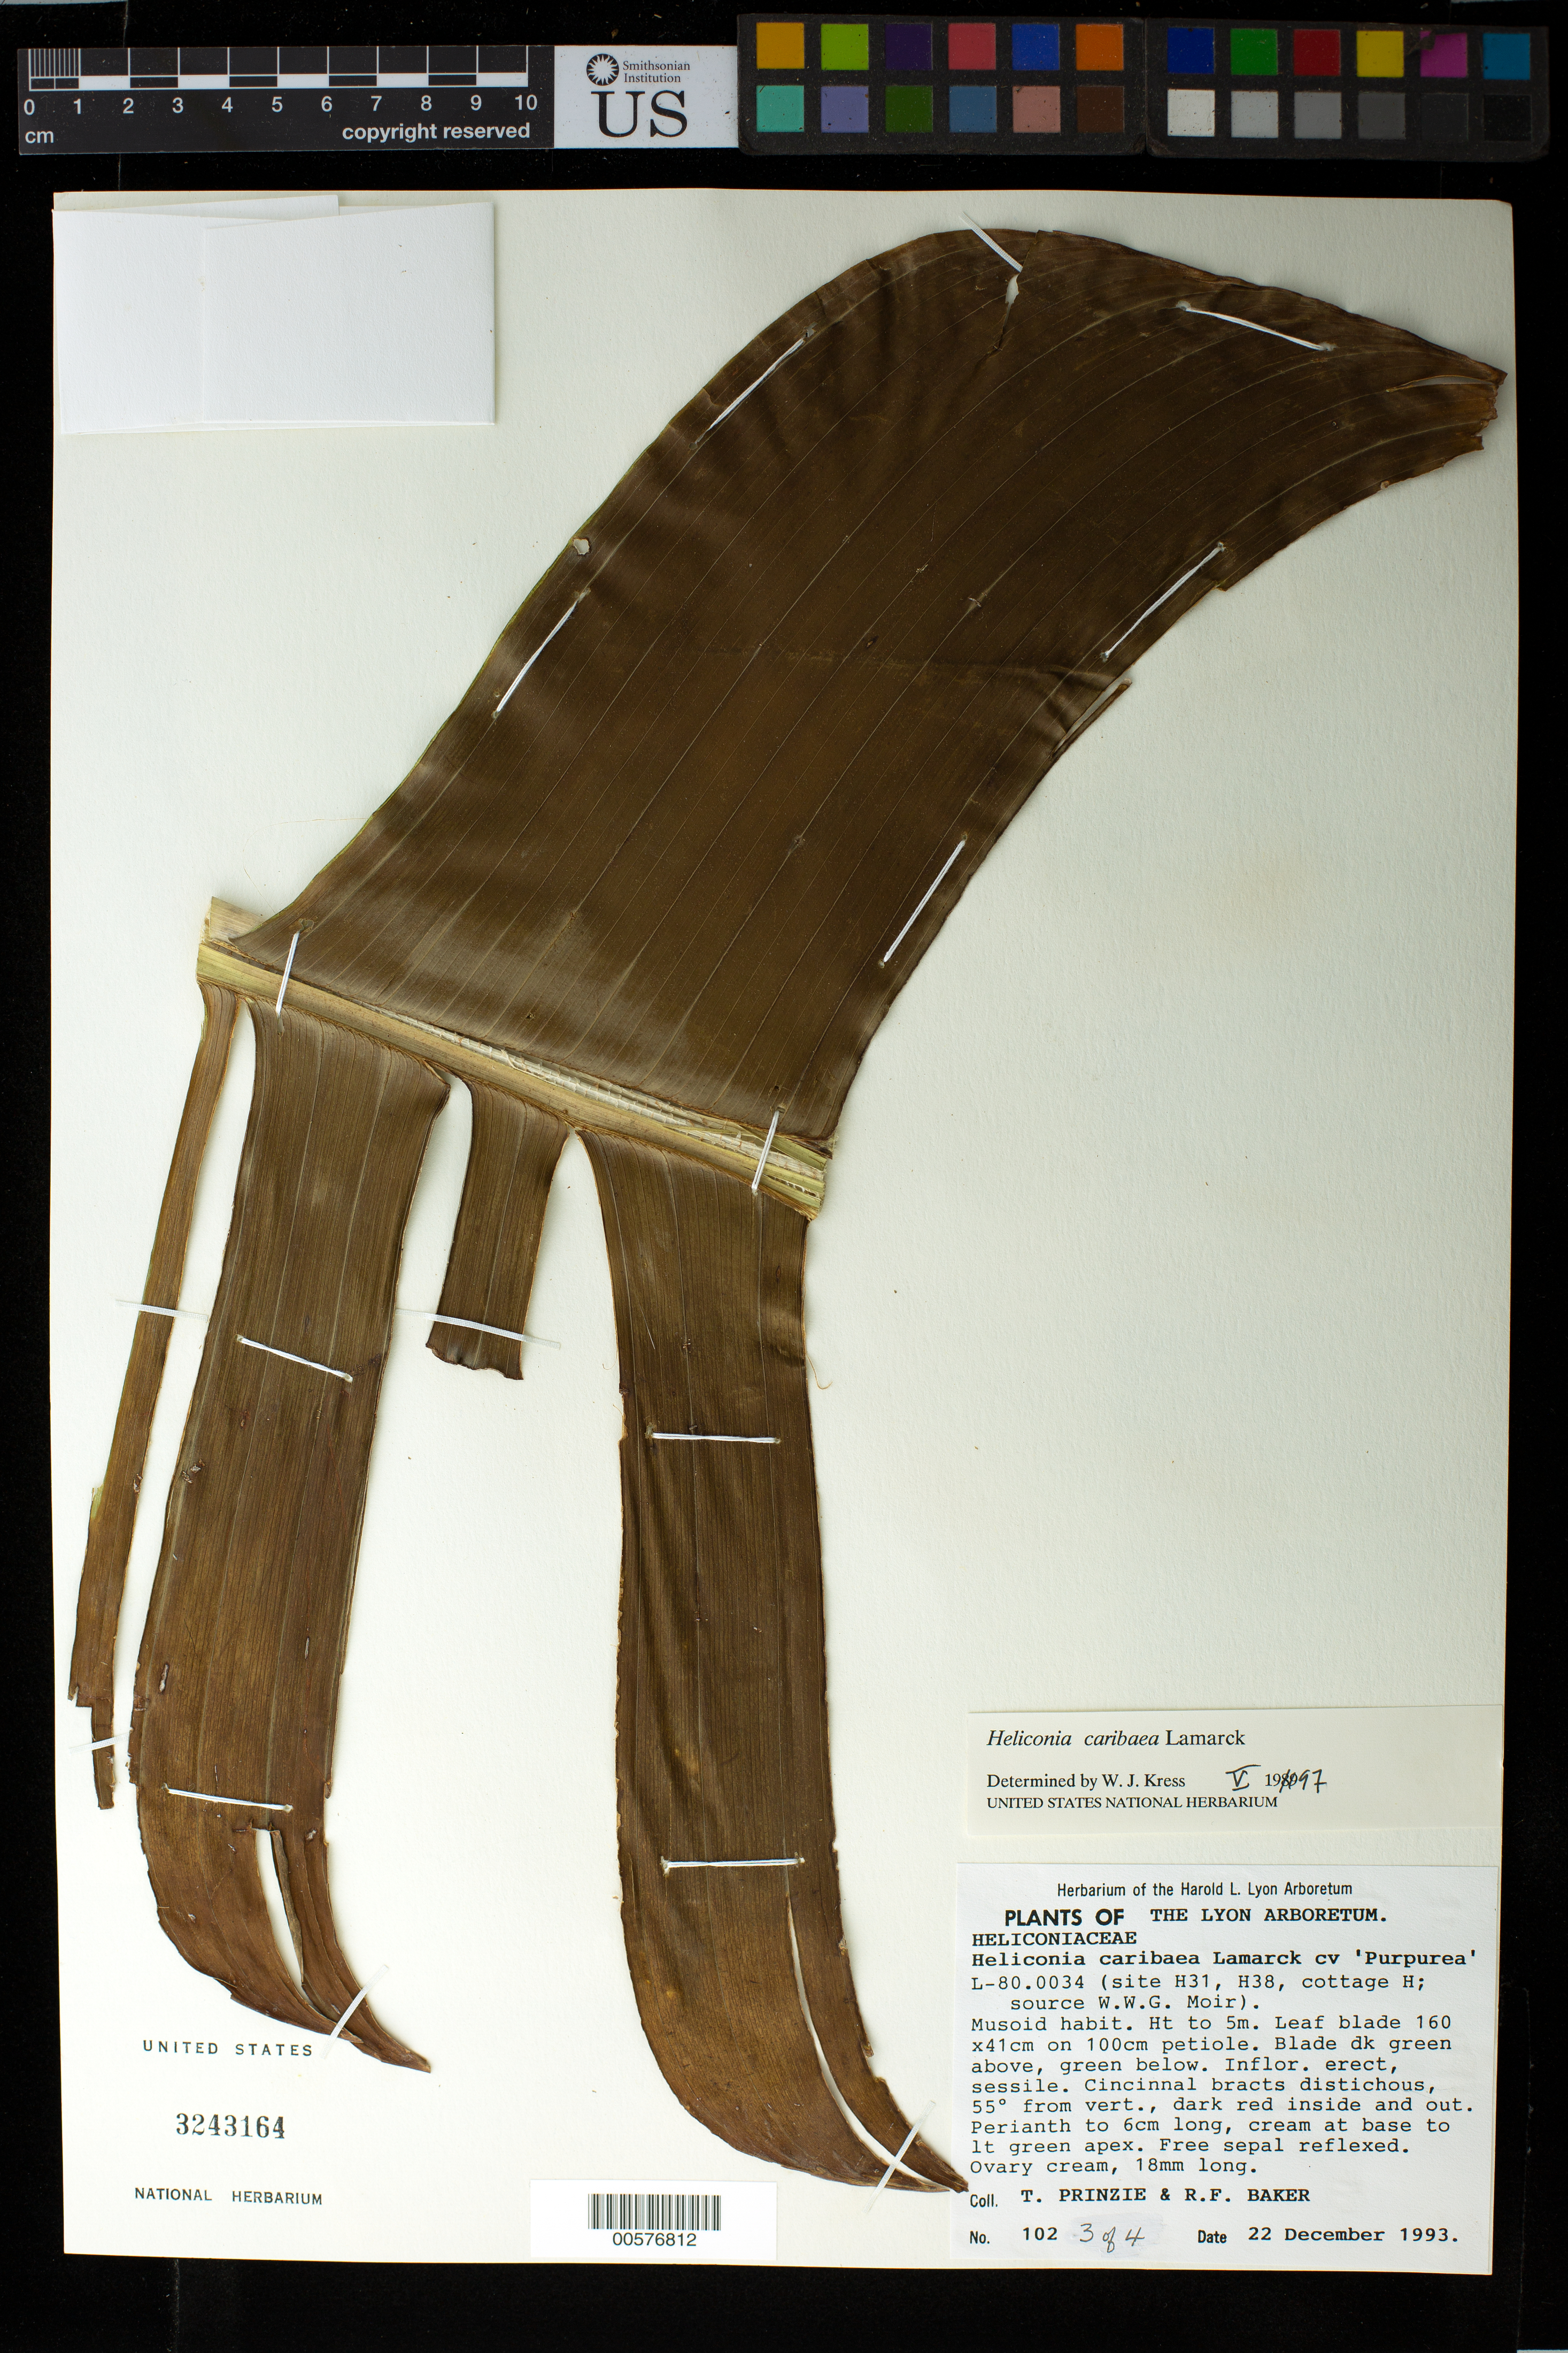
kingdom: Plantae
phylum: Tracheophyta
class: Liliopsida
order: Zingiberales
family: Heliconiaceae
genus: Heliconia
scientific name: Heliconia caribaea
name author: Lam.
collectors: T. Prinzie & R. F. Baker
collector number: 102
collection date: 1993-12-22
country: United States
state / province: Hawaii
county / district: Honolulu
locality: Lyon Arboretum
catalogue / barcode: US 3243164